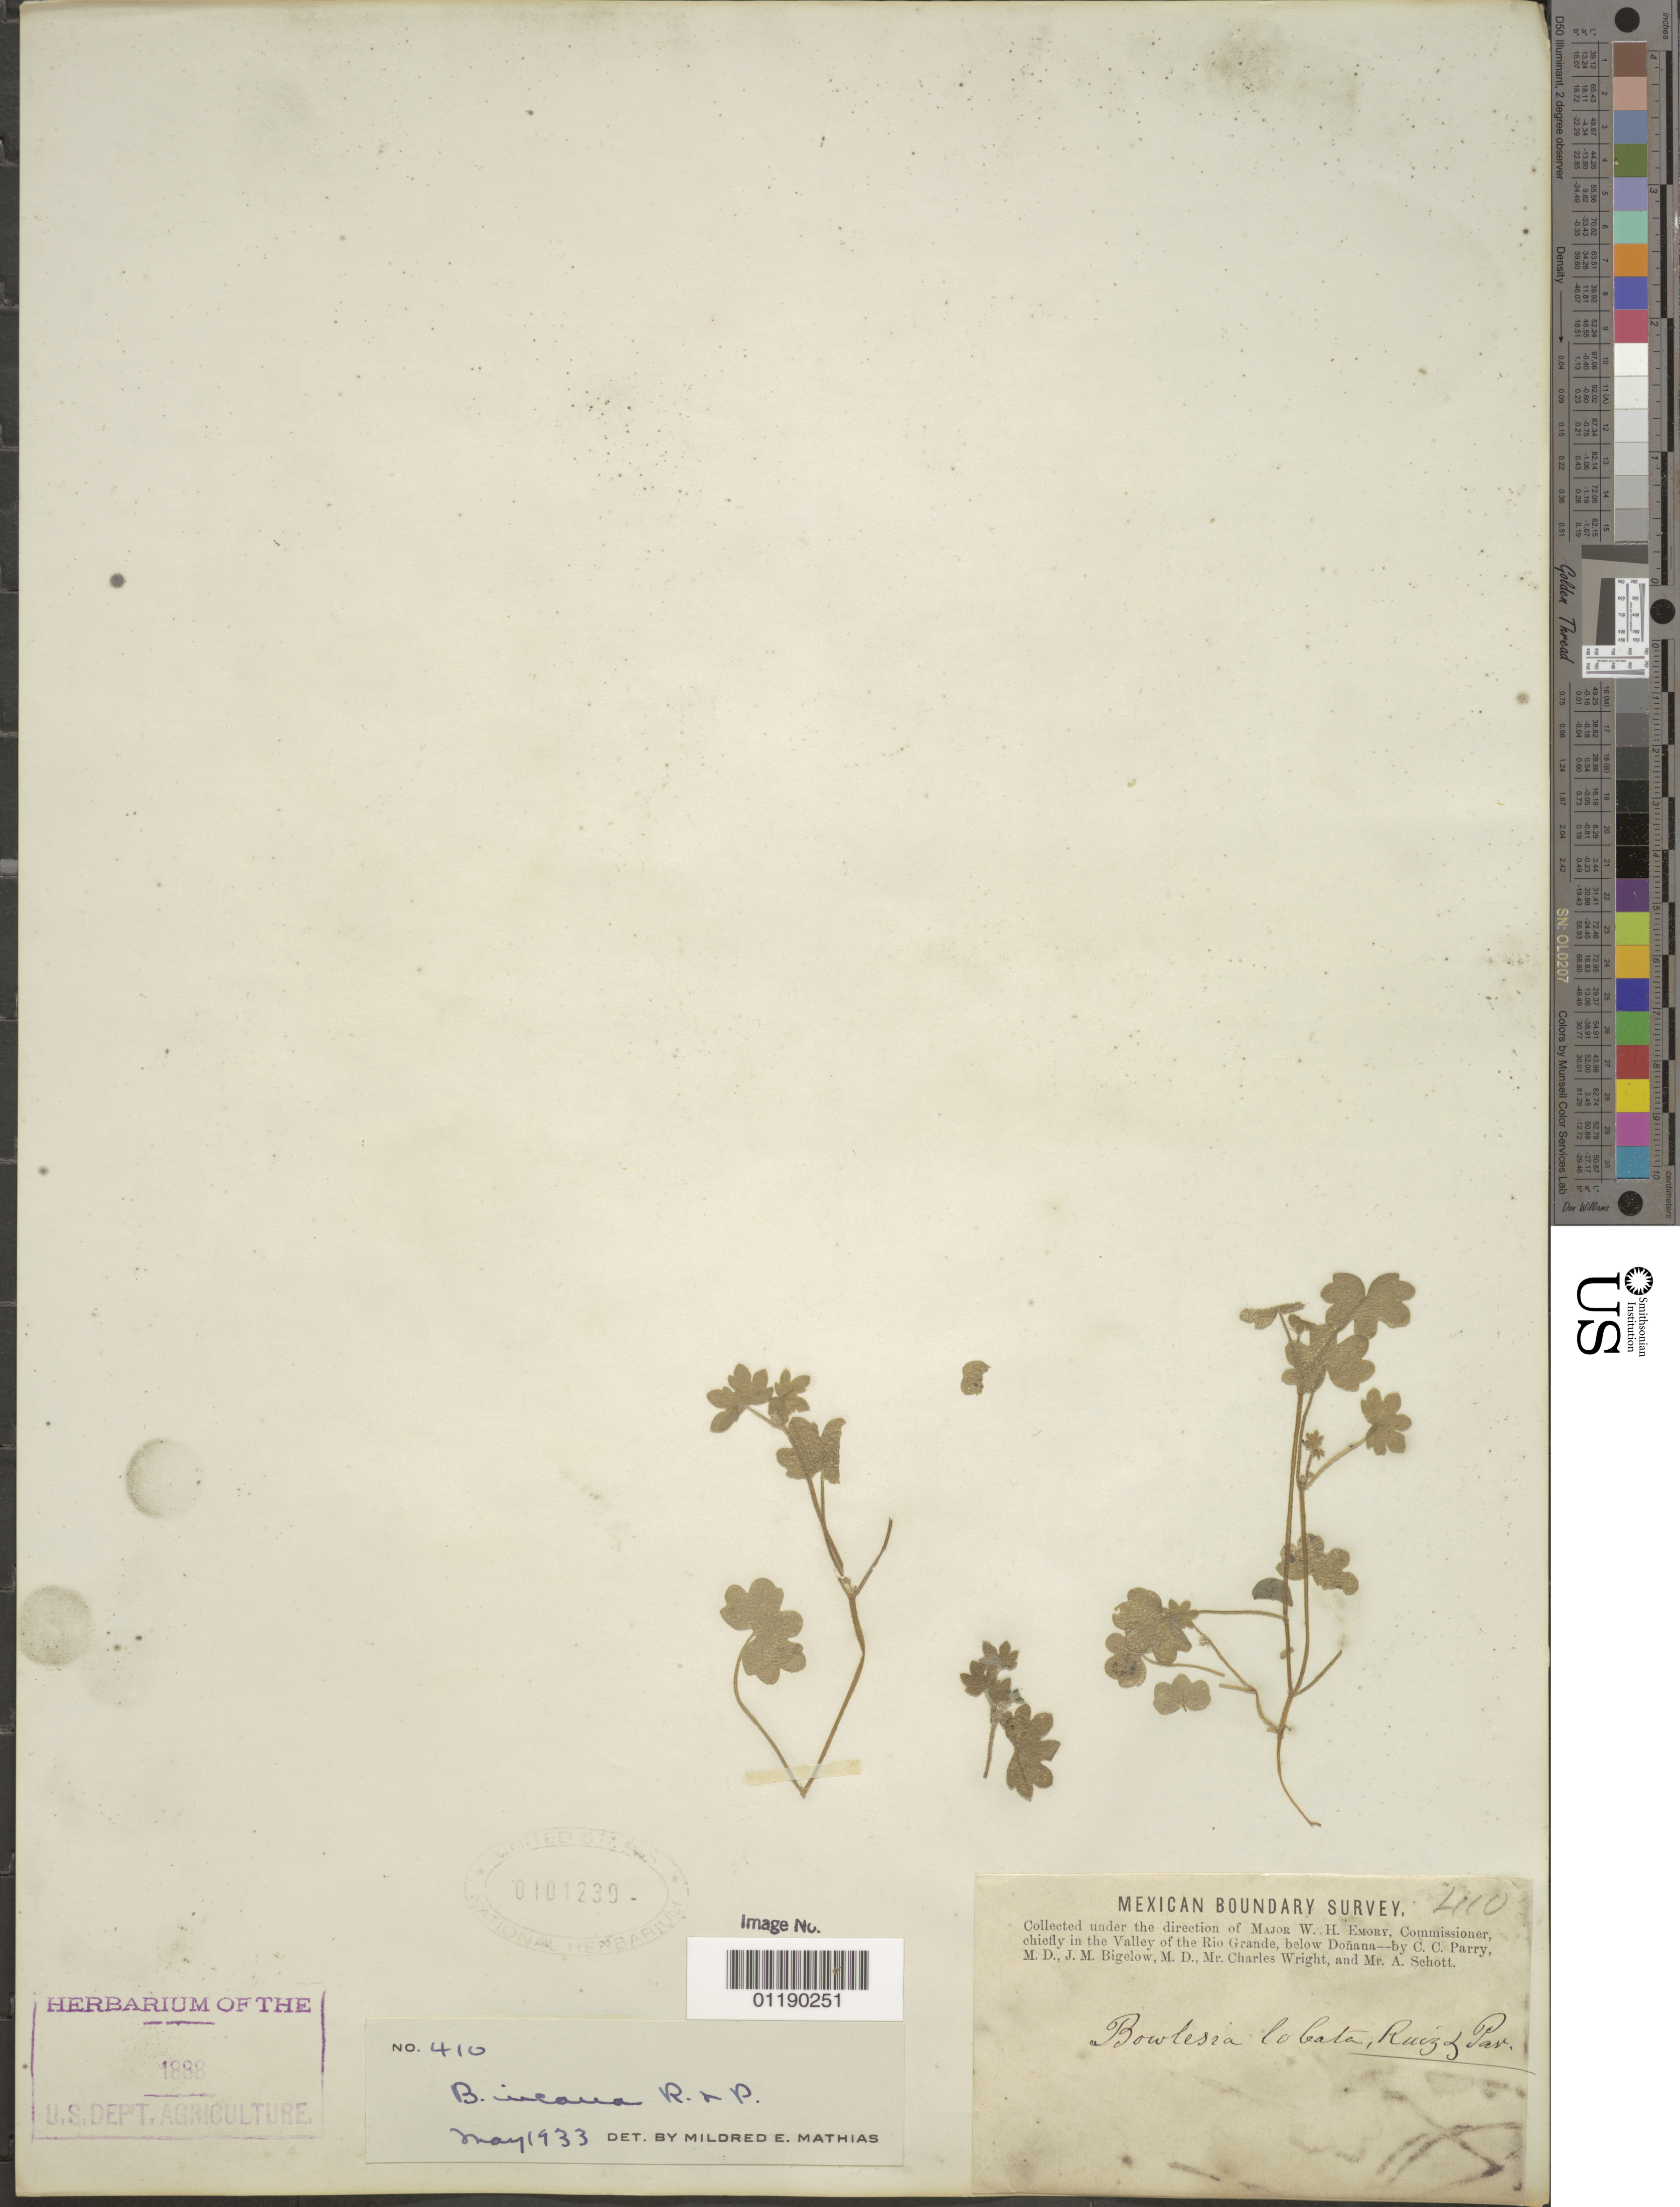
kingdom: Plantae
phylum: Tracheophyta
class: Magnoliopsida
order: Apiales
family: Apiaceae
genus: Bowlesia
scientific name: Bowlesia incana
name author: Ruiz & Pav.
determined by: Mathias, M. E.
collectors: C. C. Parry, J. M. Bigelow, C. Wright & A. C. V. Schott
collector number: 410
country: United States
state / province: New Mexico / Texas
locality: Valley of the Rio Grande, below Doñana.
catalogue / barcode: US 101239